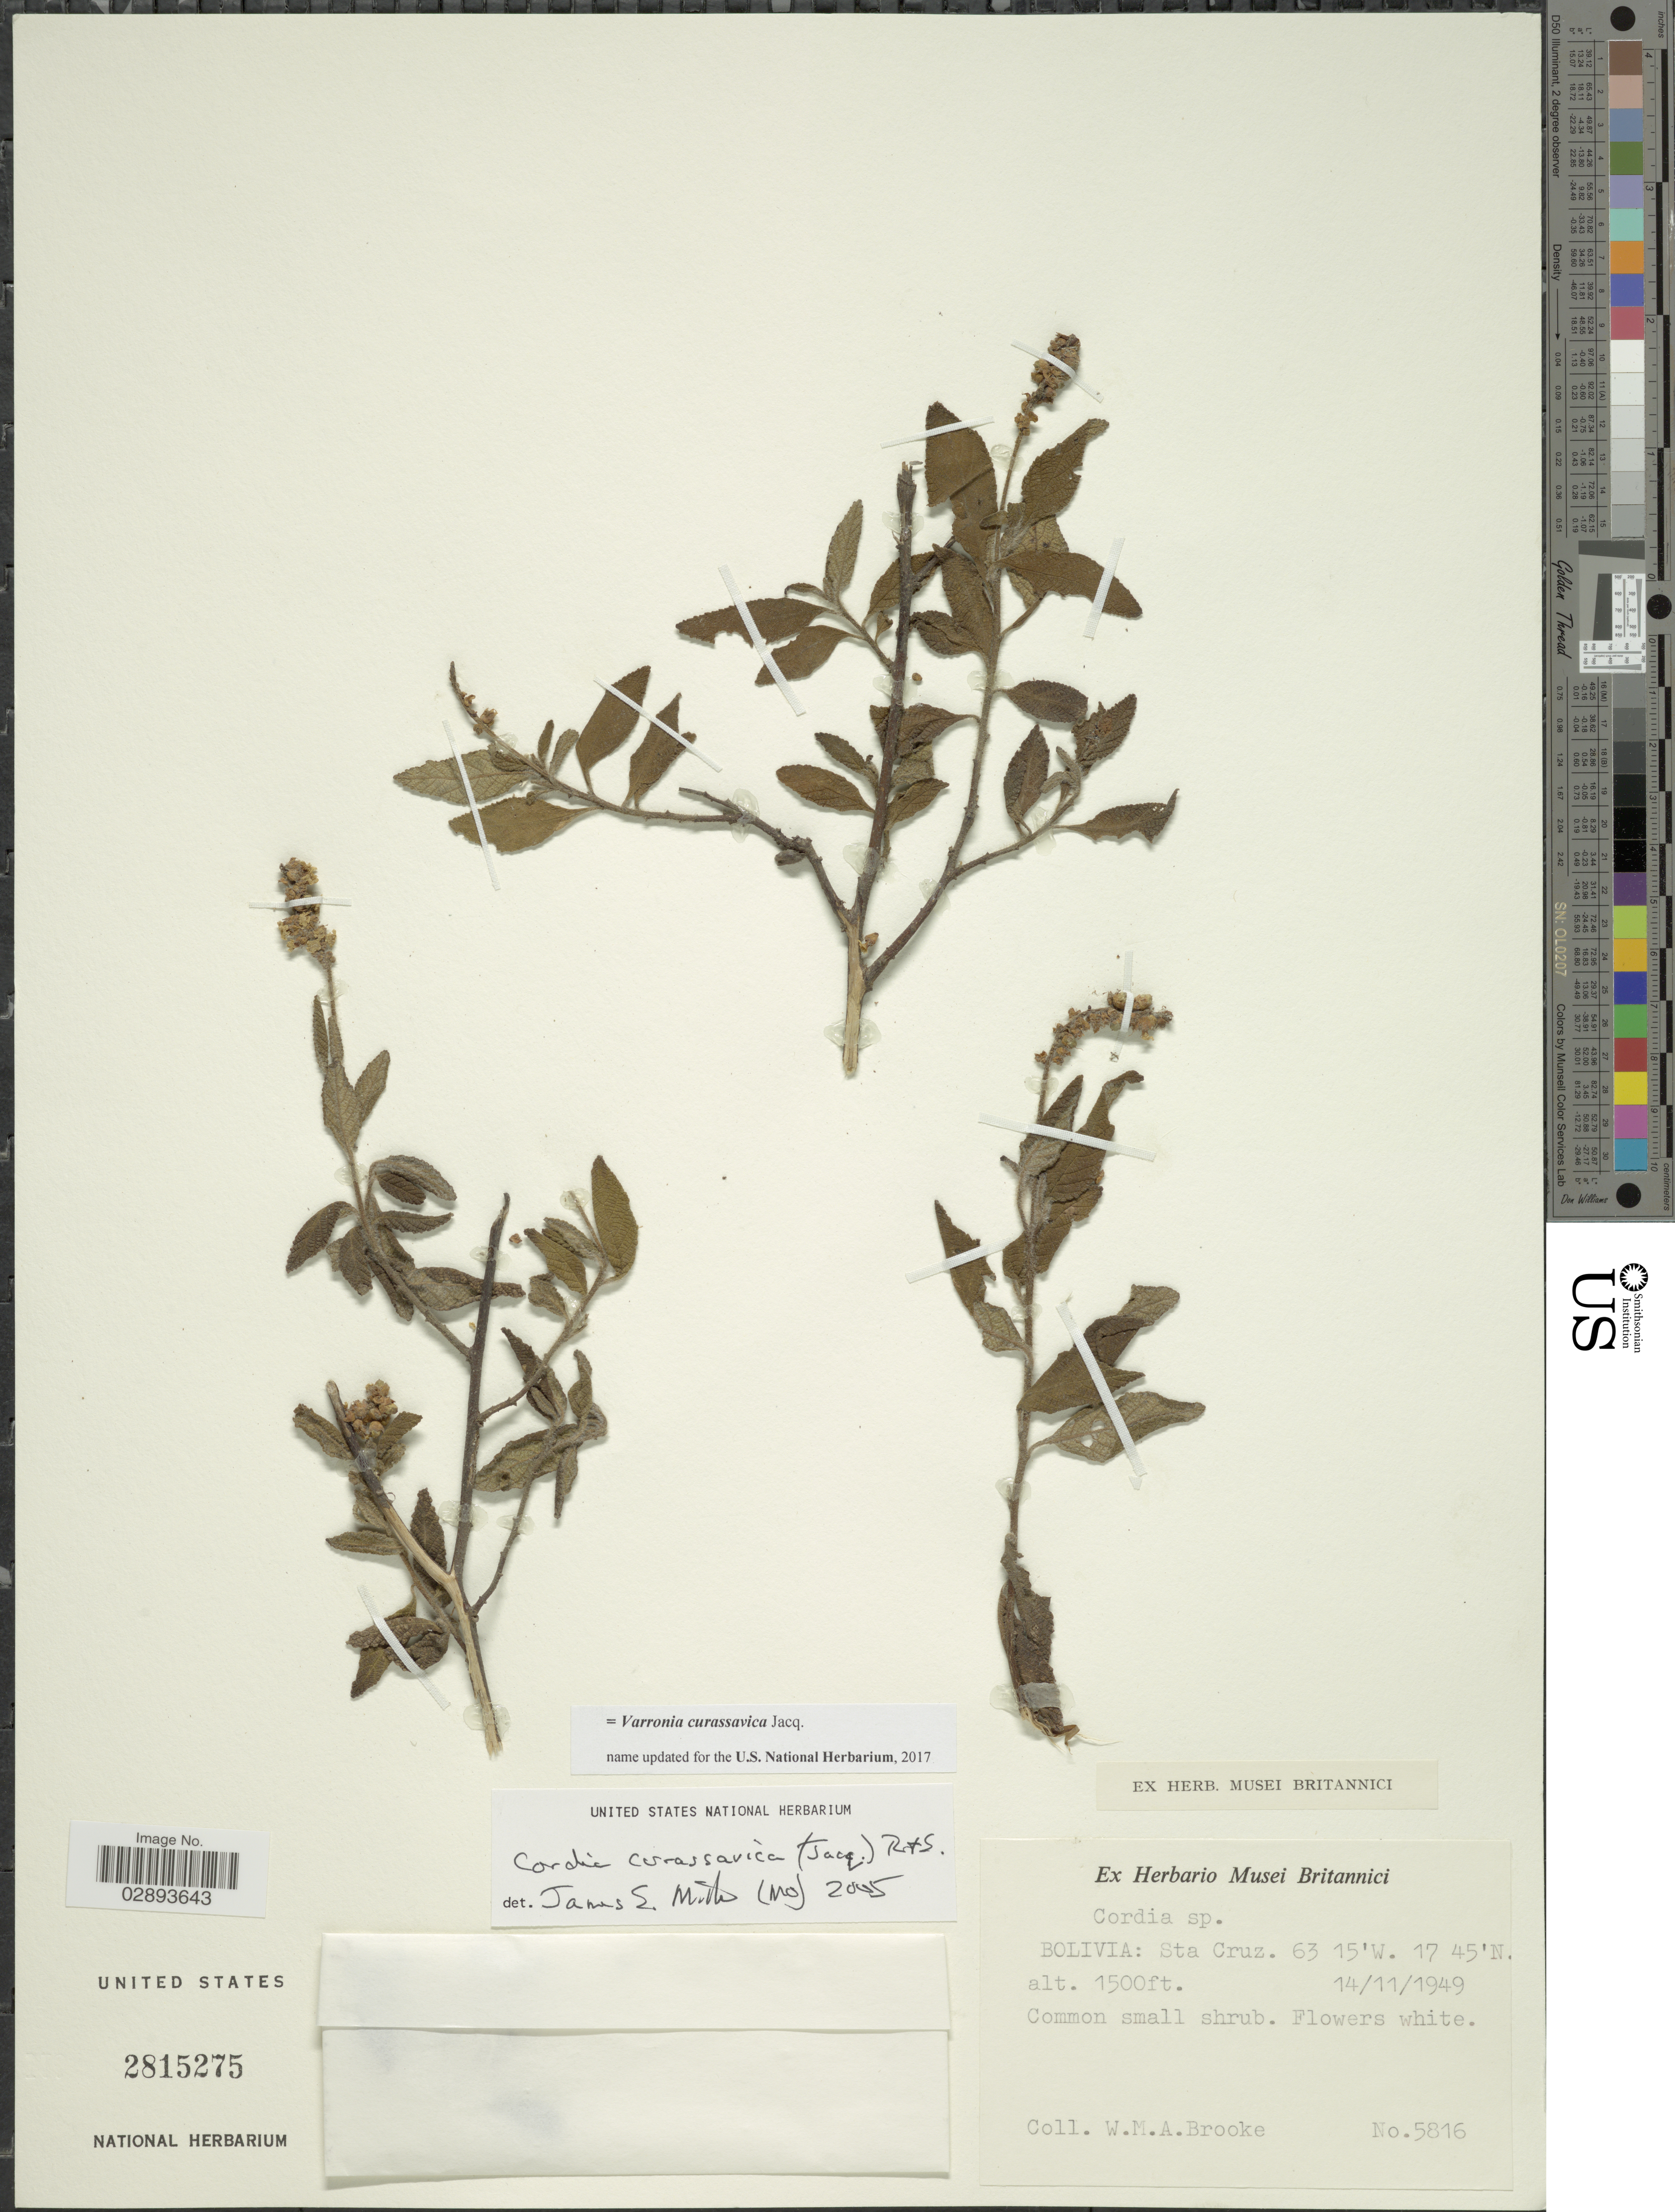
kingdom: Plantae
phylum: Tracheophyta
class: Magnoliopsida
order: Boraginales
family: Cordiaceae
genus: Varronia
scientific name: Varronia curassavica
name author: Jacq.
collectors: W. Brooke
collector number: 5816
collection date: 1949-11-14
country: Bolivia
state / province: Santa Cruz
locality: Bolivia: Sta Cruz.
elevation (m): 457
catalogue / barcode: US 2815275